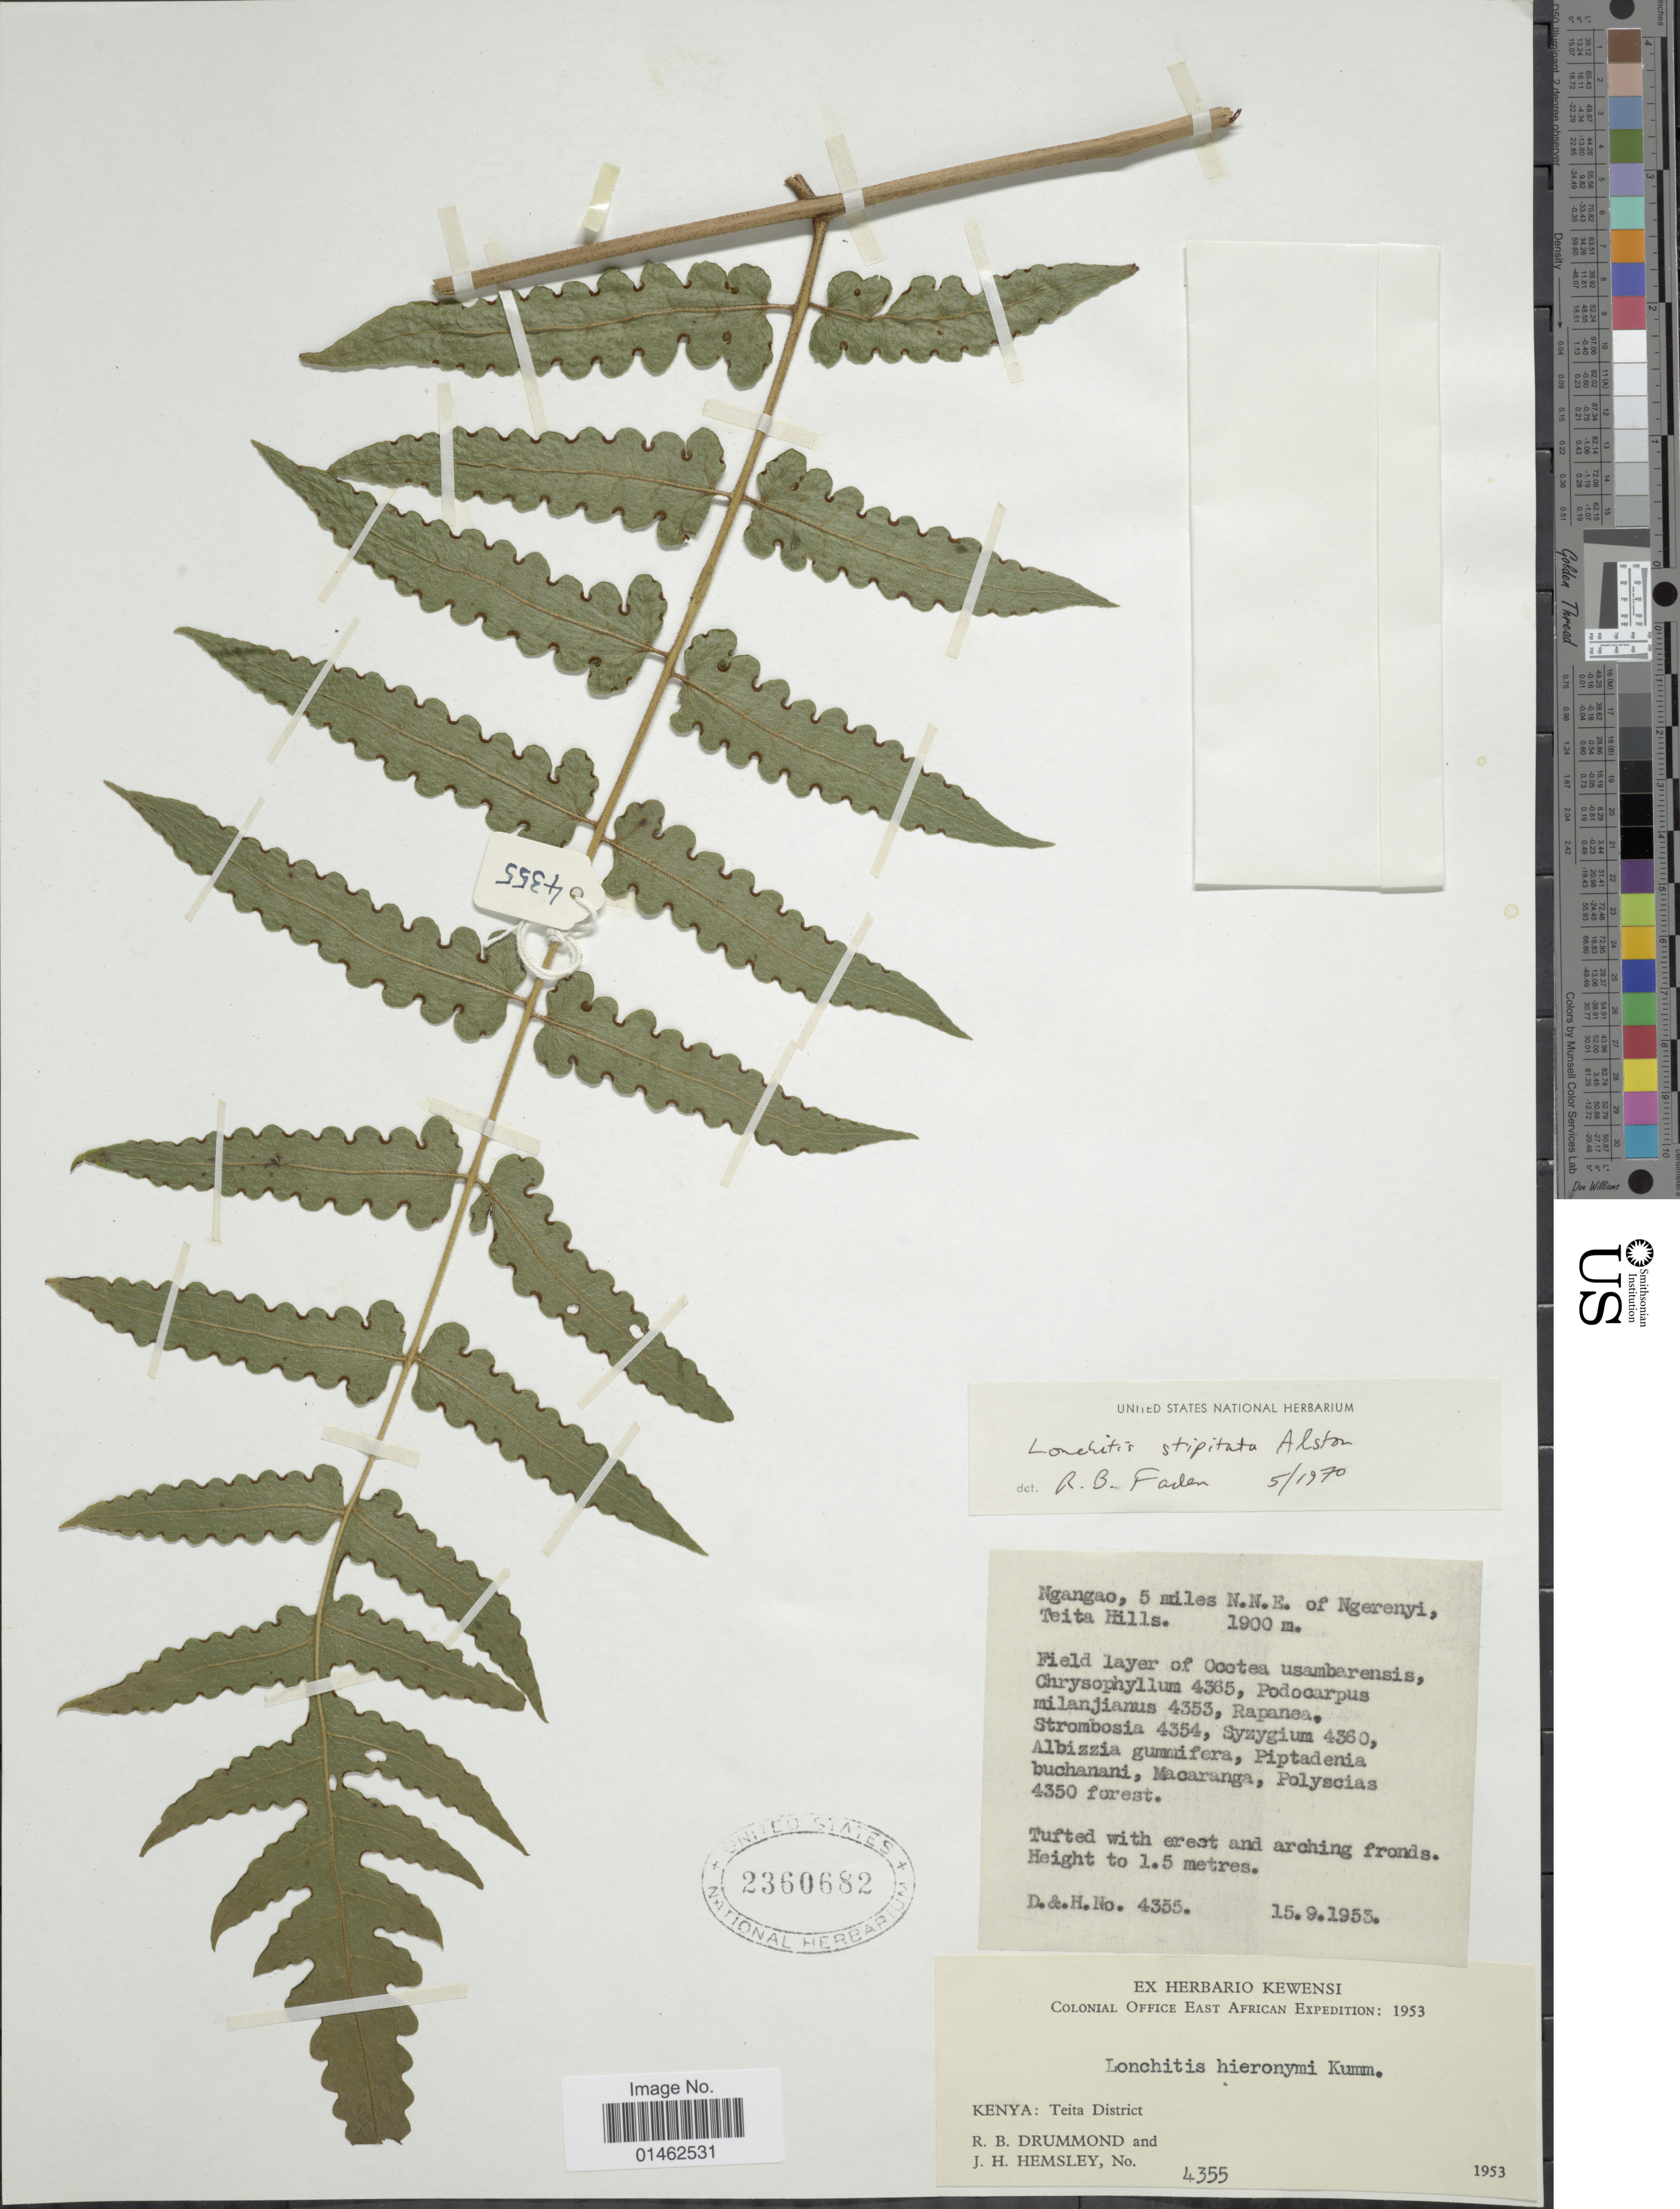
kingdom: Plantae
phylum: Tracheophyta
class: Polypodiopsida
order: Polypodiales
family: Dennstaedtiaceae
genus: Blotiella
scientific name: Blotiella stiptata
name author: (Alston) Faden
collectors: R. Drummond & J. H. Hemsley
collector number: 4355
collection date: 1953-09-15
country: Kenya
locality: Ngangao, 5 miles N.N.E. of Ngerenyi, Teita Hills, Teita District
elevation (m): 1900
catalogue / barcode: US 2360682